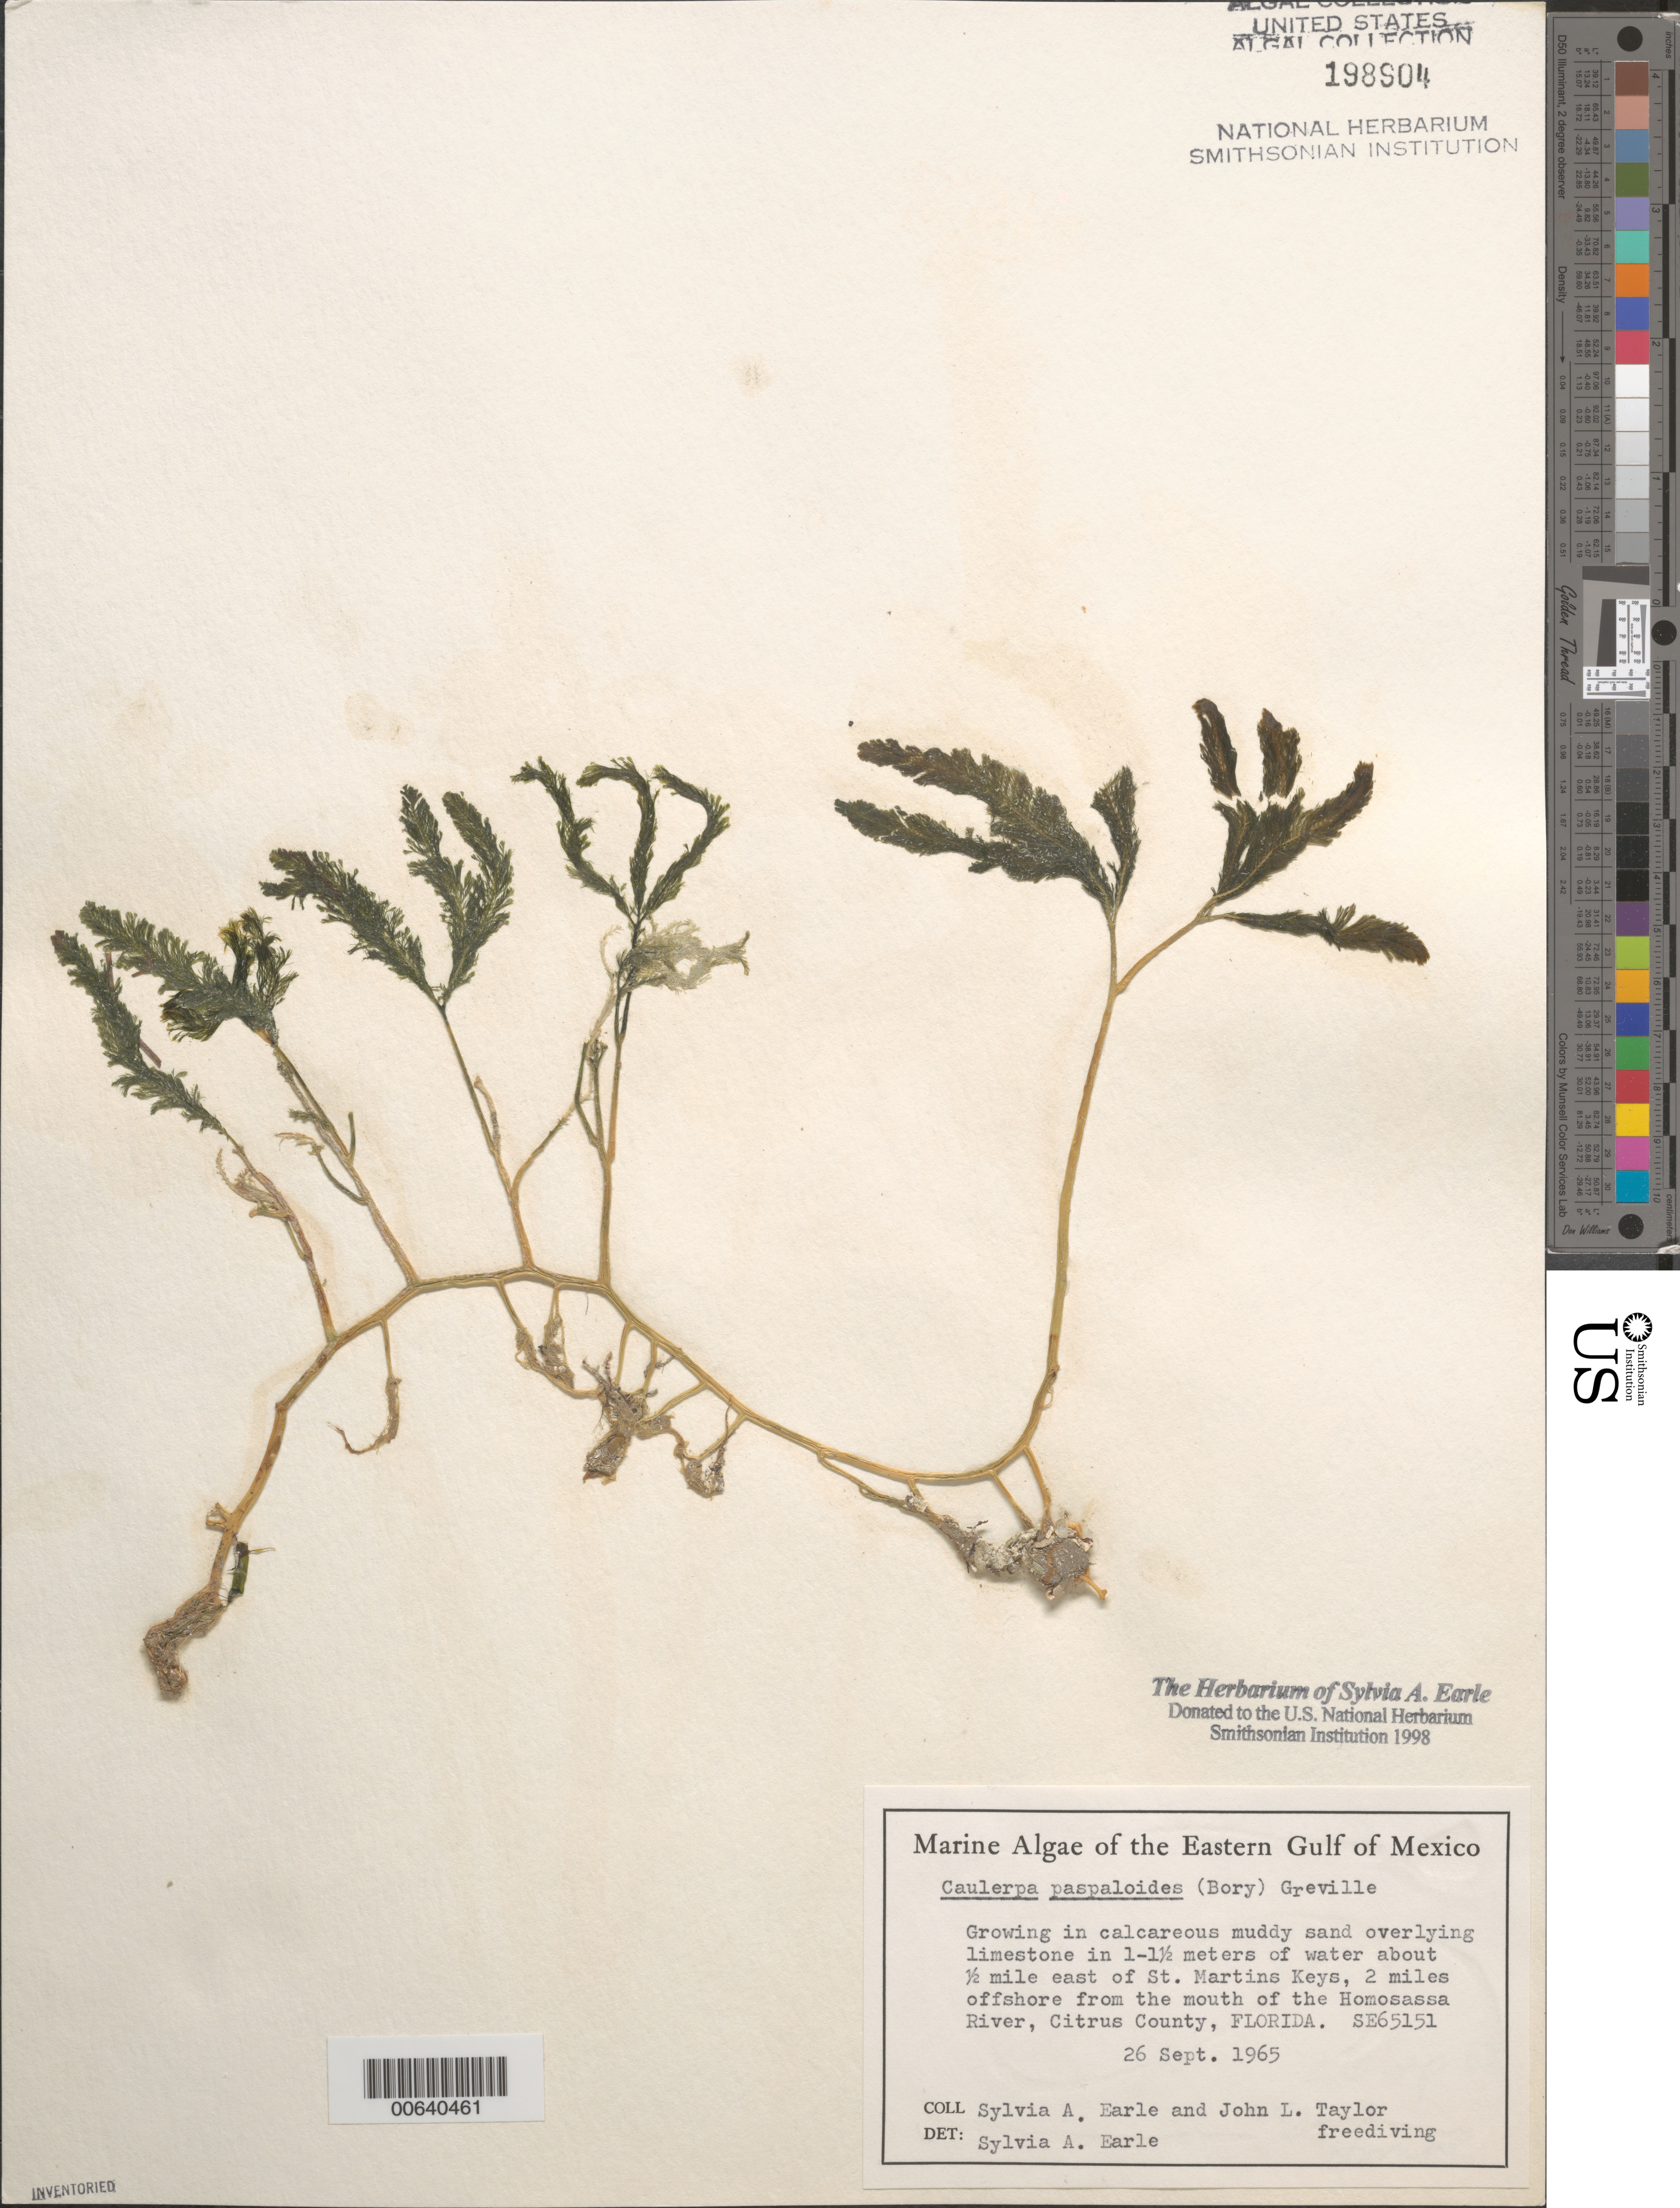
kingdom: Plantae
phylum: Chlorophyta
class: Ulvophyceae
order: Bryopsidales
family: Caulerpaceae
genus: Caulerpa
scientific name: Caulerpa paspaloides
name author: (Bory) Grev.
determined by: Earle, S. A.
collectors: S. A. Earle & J. L. Taylor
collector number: SE 65151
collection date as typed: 26 Sep 1965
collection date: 1965-09-26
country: United States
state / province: Florida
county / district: Citrus County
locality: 2 miles off Homosassa River mouth, ca. 0.5 mile east of St. Martins Keys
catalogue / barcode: US 198904